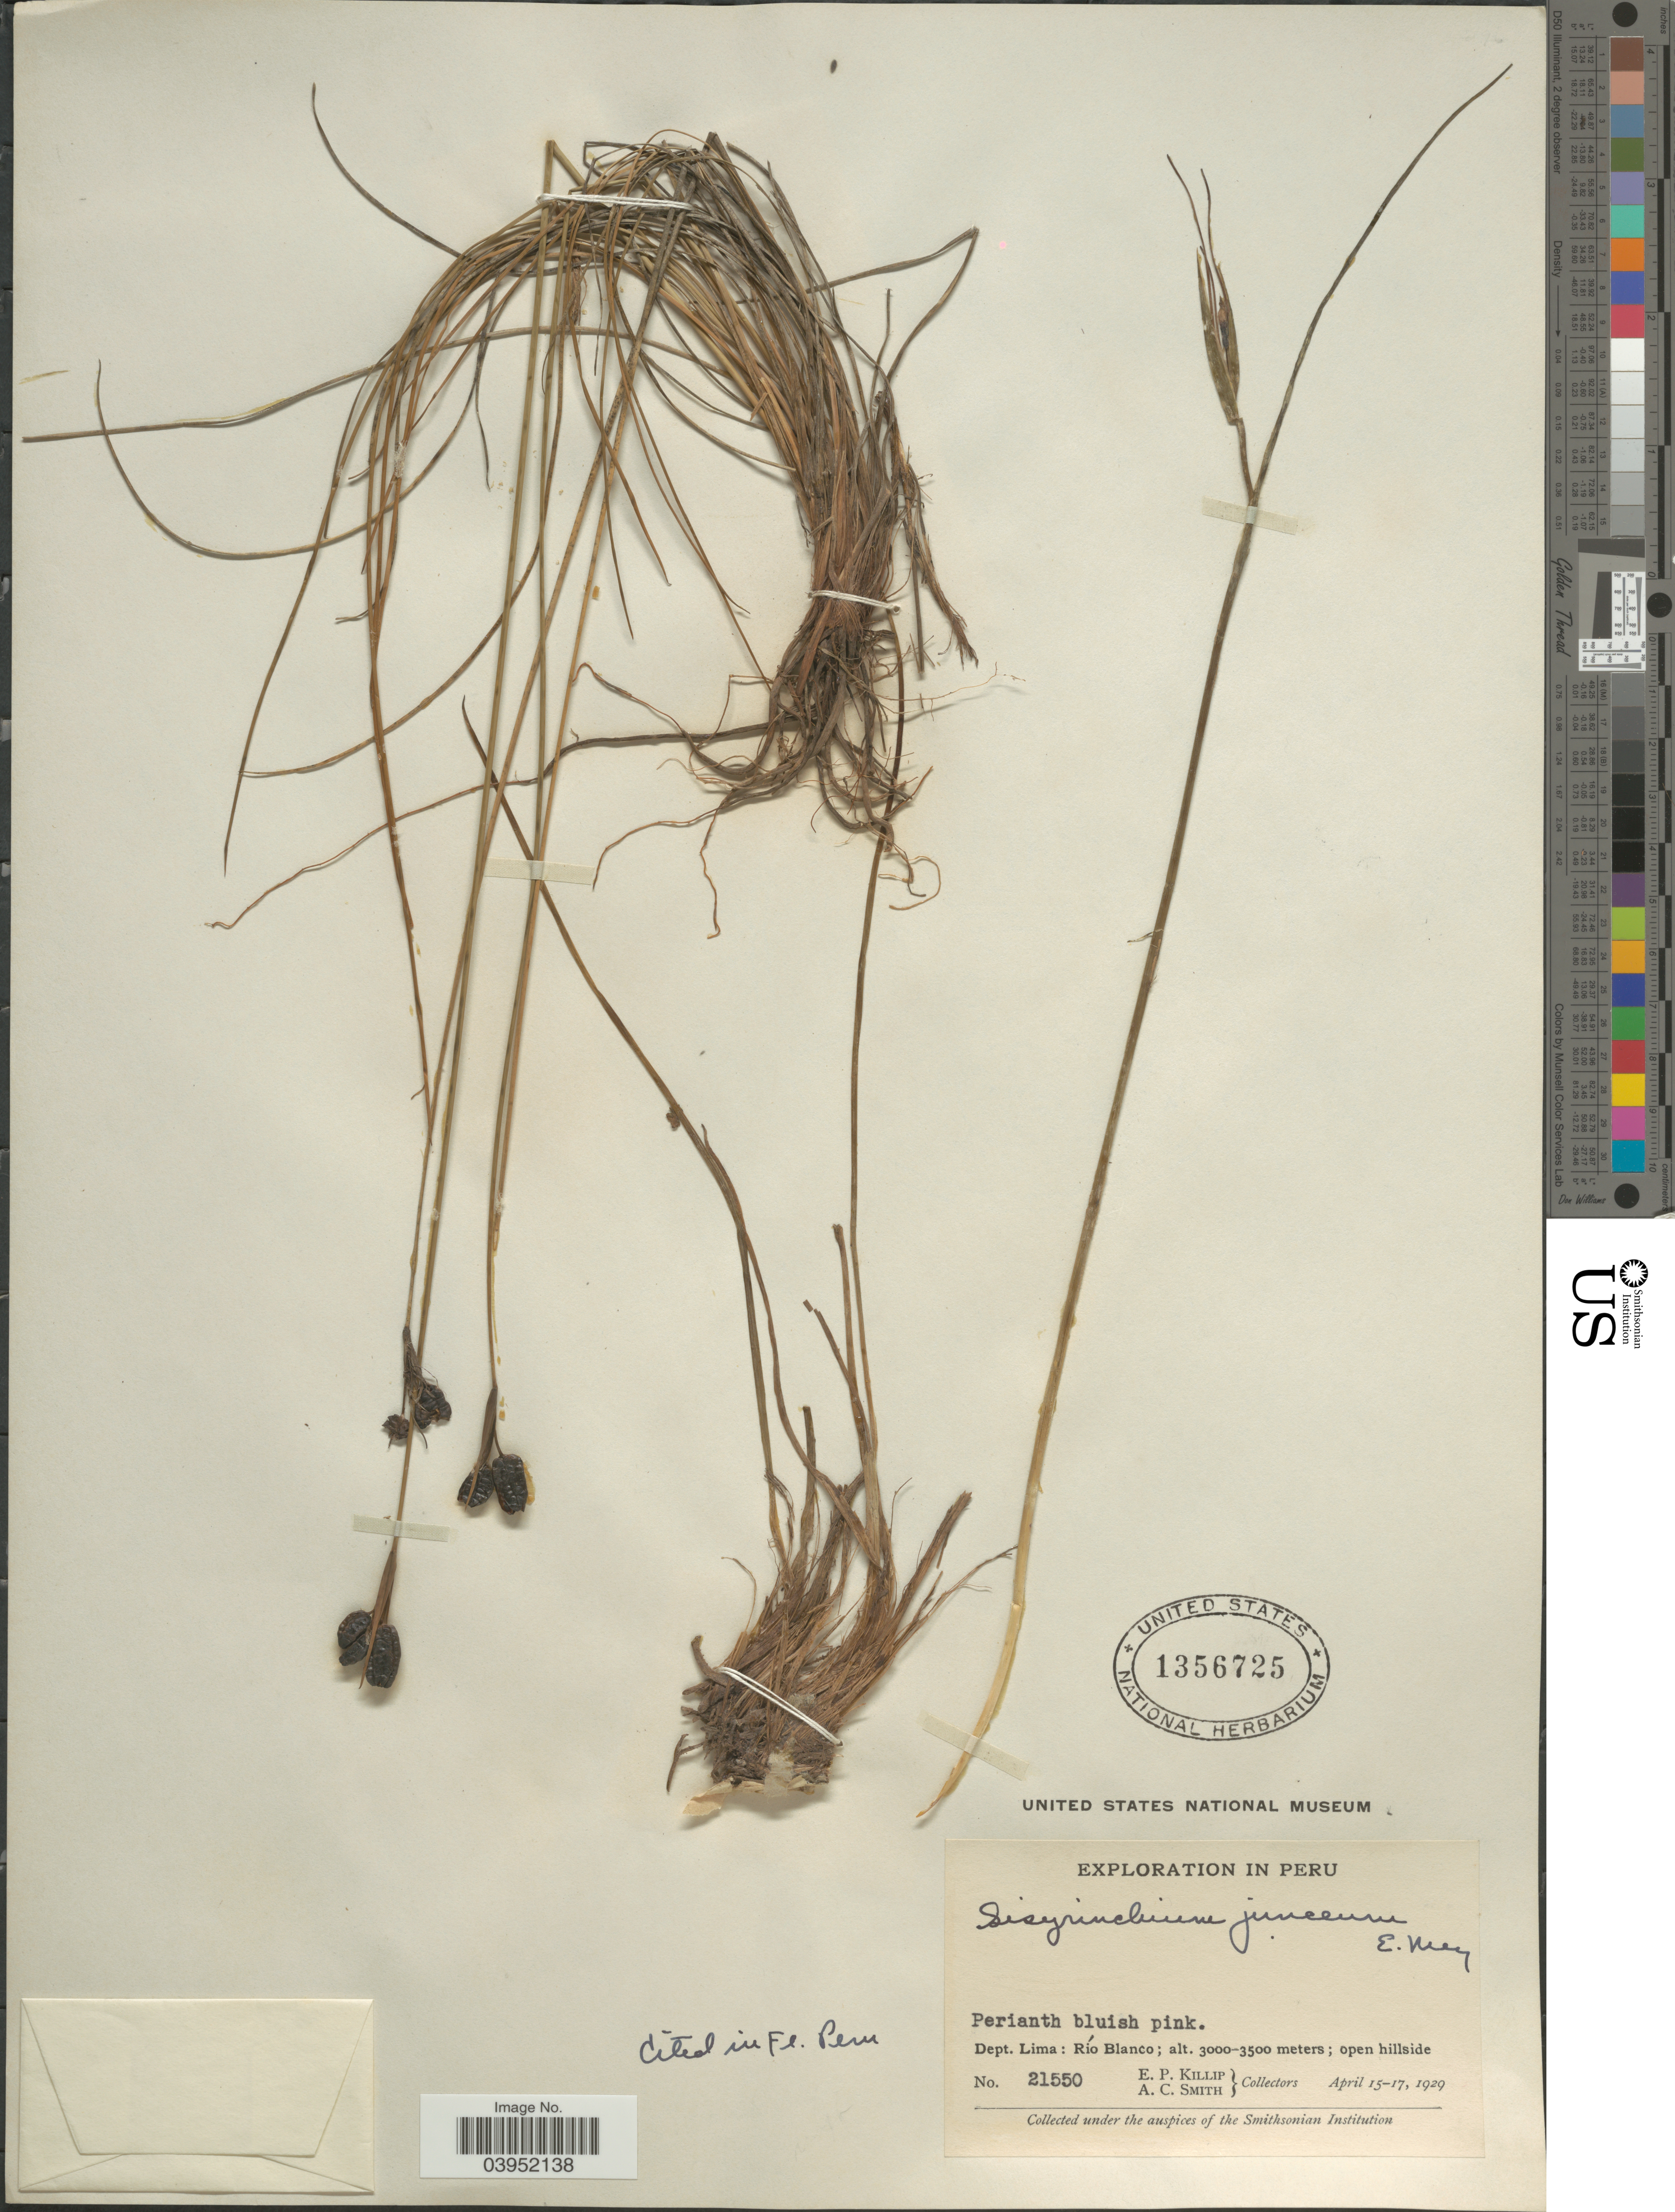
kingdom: Plantae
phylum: Tracheophyta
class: Liliopsida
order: Asparagales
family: Iridaceae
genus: Sisyrinchium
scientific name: Sisyrinchium junceum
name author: E. Mey. ex C. Presl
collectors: E. P. Killip & A. C. Smith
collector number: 21550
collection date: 1929-04-15/1929-04-17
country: Peru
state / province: Lima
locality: Dept. Lima: Río Blanco.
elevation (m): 3000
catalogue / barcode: US 1356725